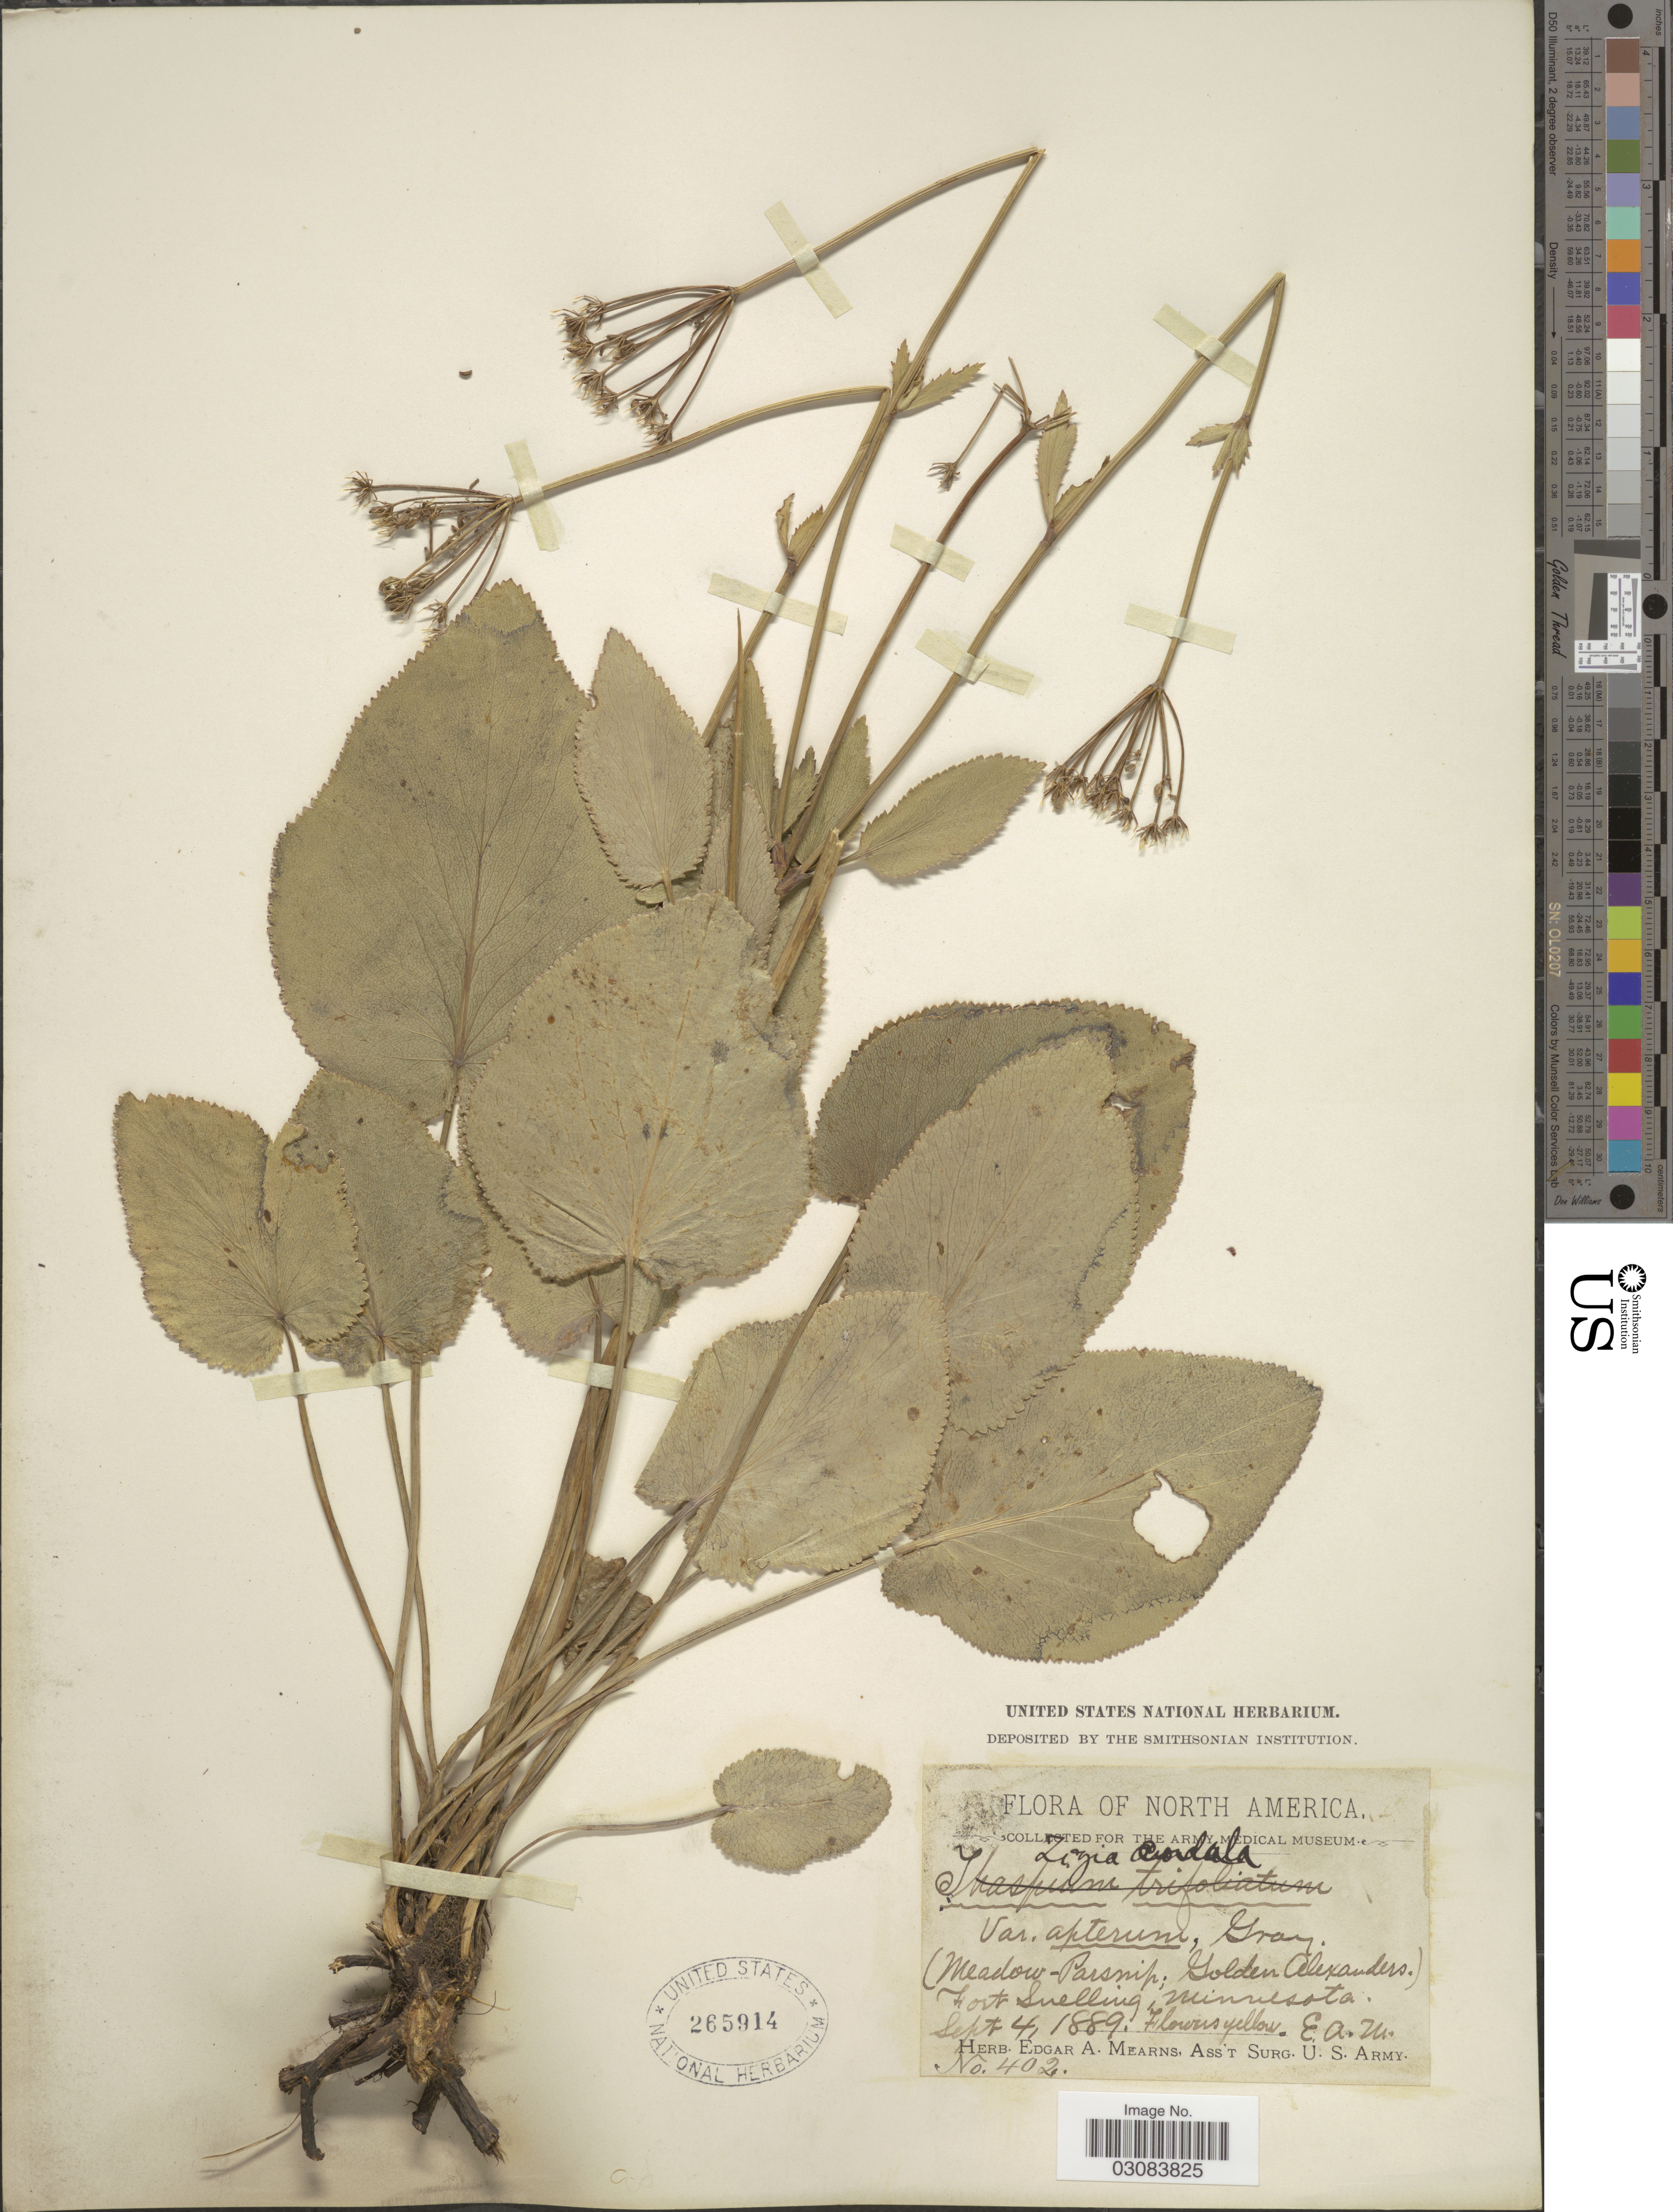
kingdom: Plantae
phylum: Tracheophyta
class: Magnoliopsida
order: Apiales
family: Apiaceae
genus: Zizia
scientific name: Zizia aptera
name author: (A. Gray) Fernald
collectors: E. A. Mearns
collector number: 402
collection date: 1889-09-04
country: United States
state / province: Minnesota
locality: (Meadow-Parsnip; Golden Alexanders.) Fort Snelling.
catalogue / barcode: US 265914